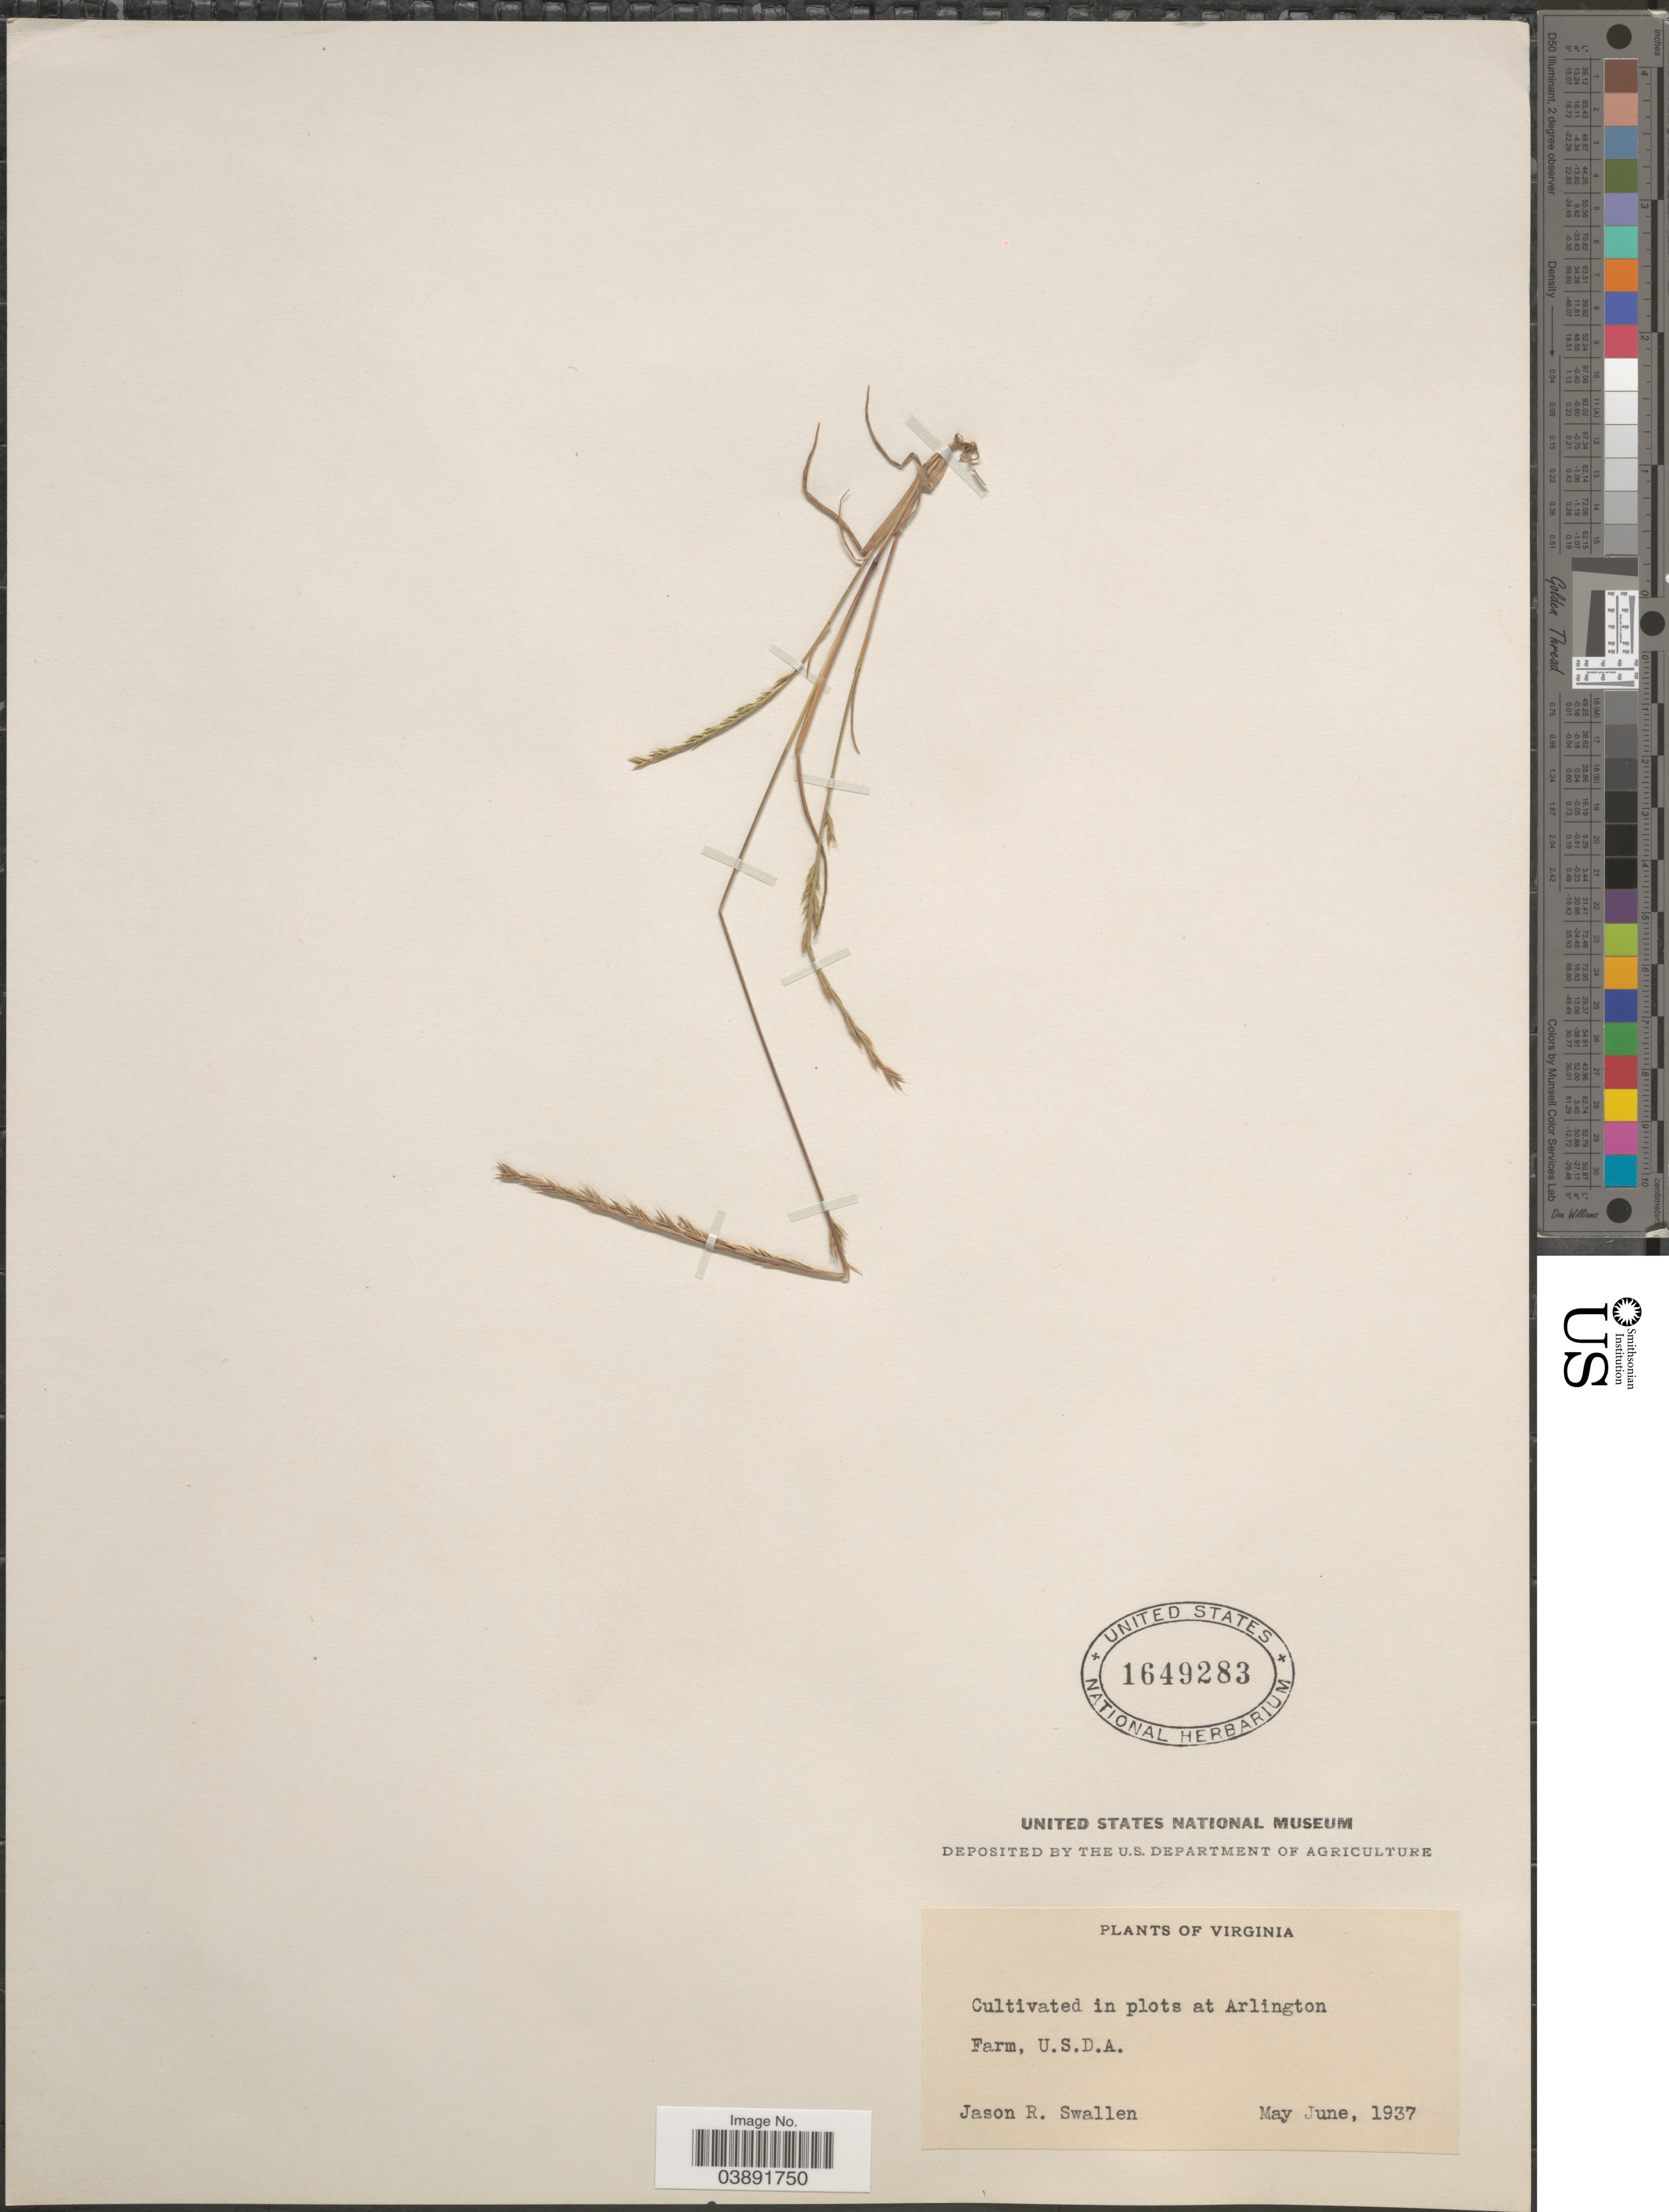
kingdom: Plantae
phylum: Tracheophyta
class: Liliopsida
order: Poales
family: Poaceae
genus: Festuca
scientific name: Festuca sp.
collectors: J. R. Swallen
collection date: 1937-05/1937-06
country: United States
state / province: Virginia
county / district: Arlington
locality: In plots at Arlington Farm, U.S.D.A.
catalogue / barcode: US 1649283